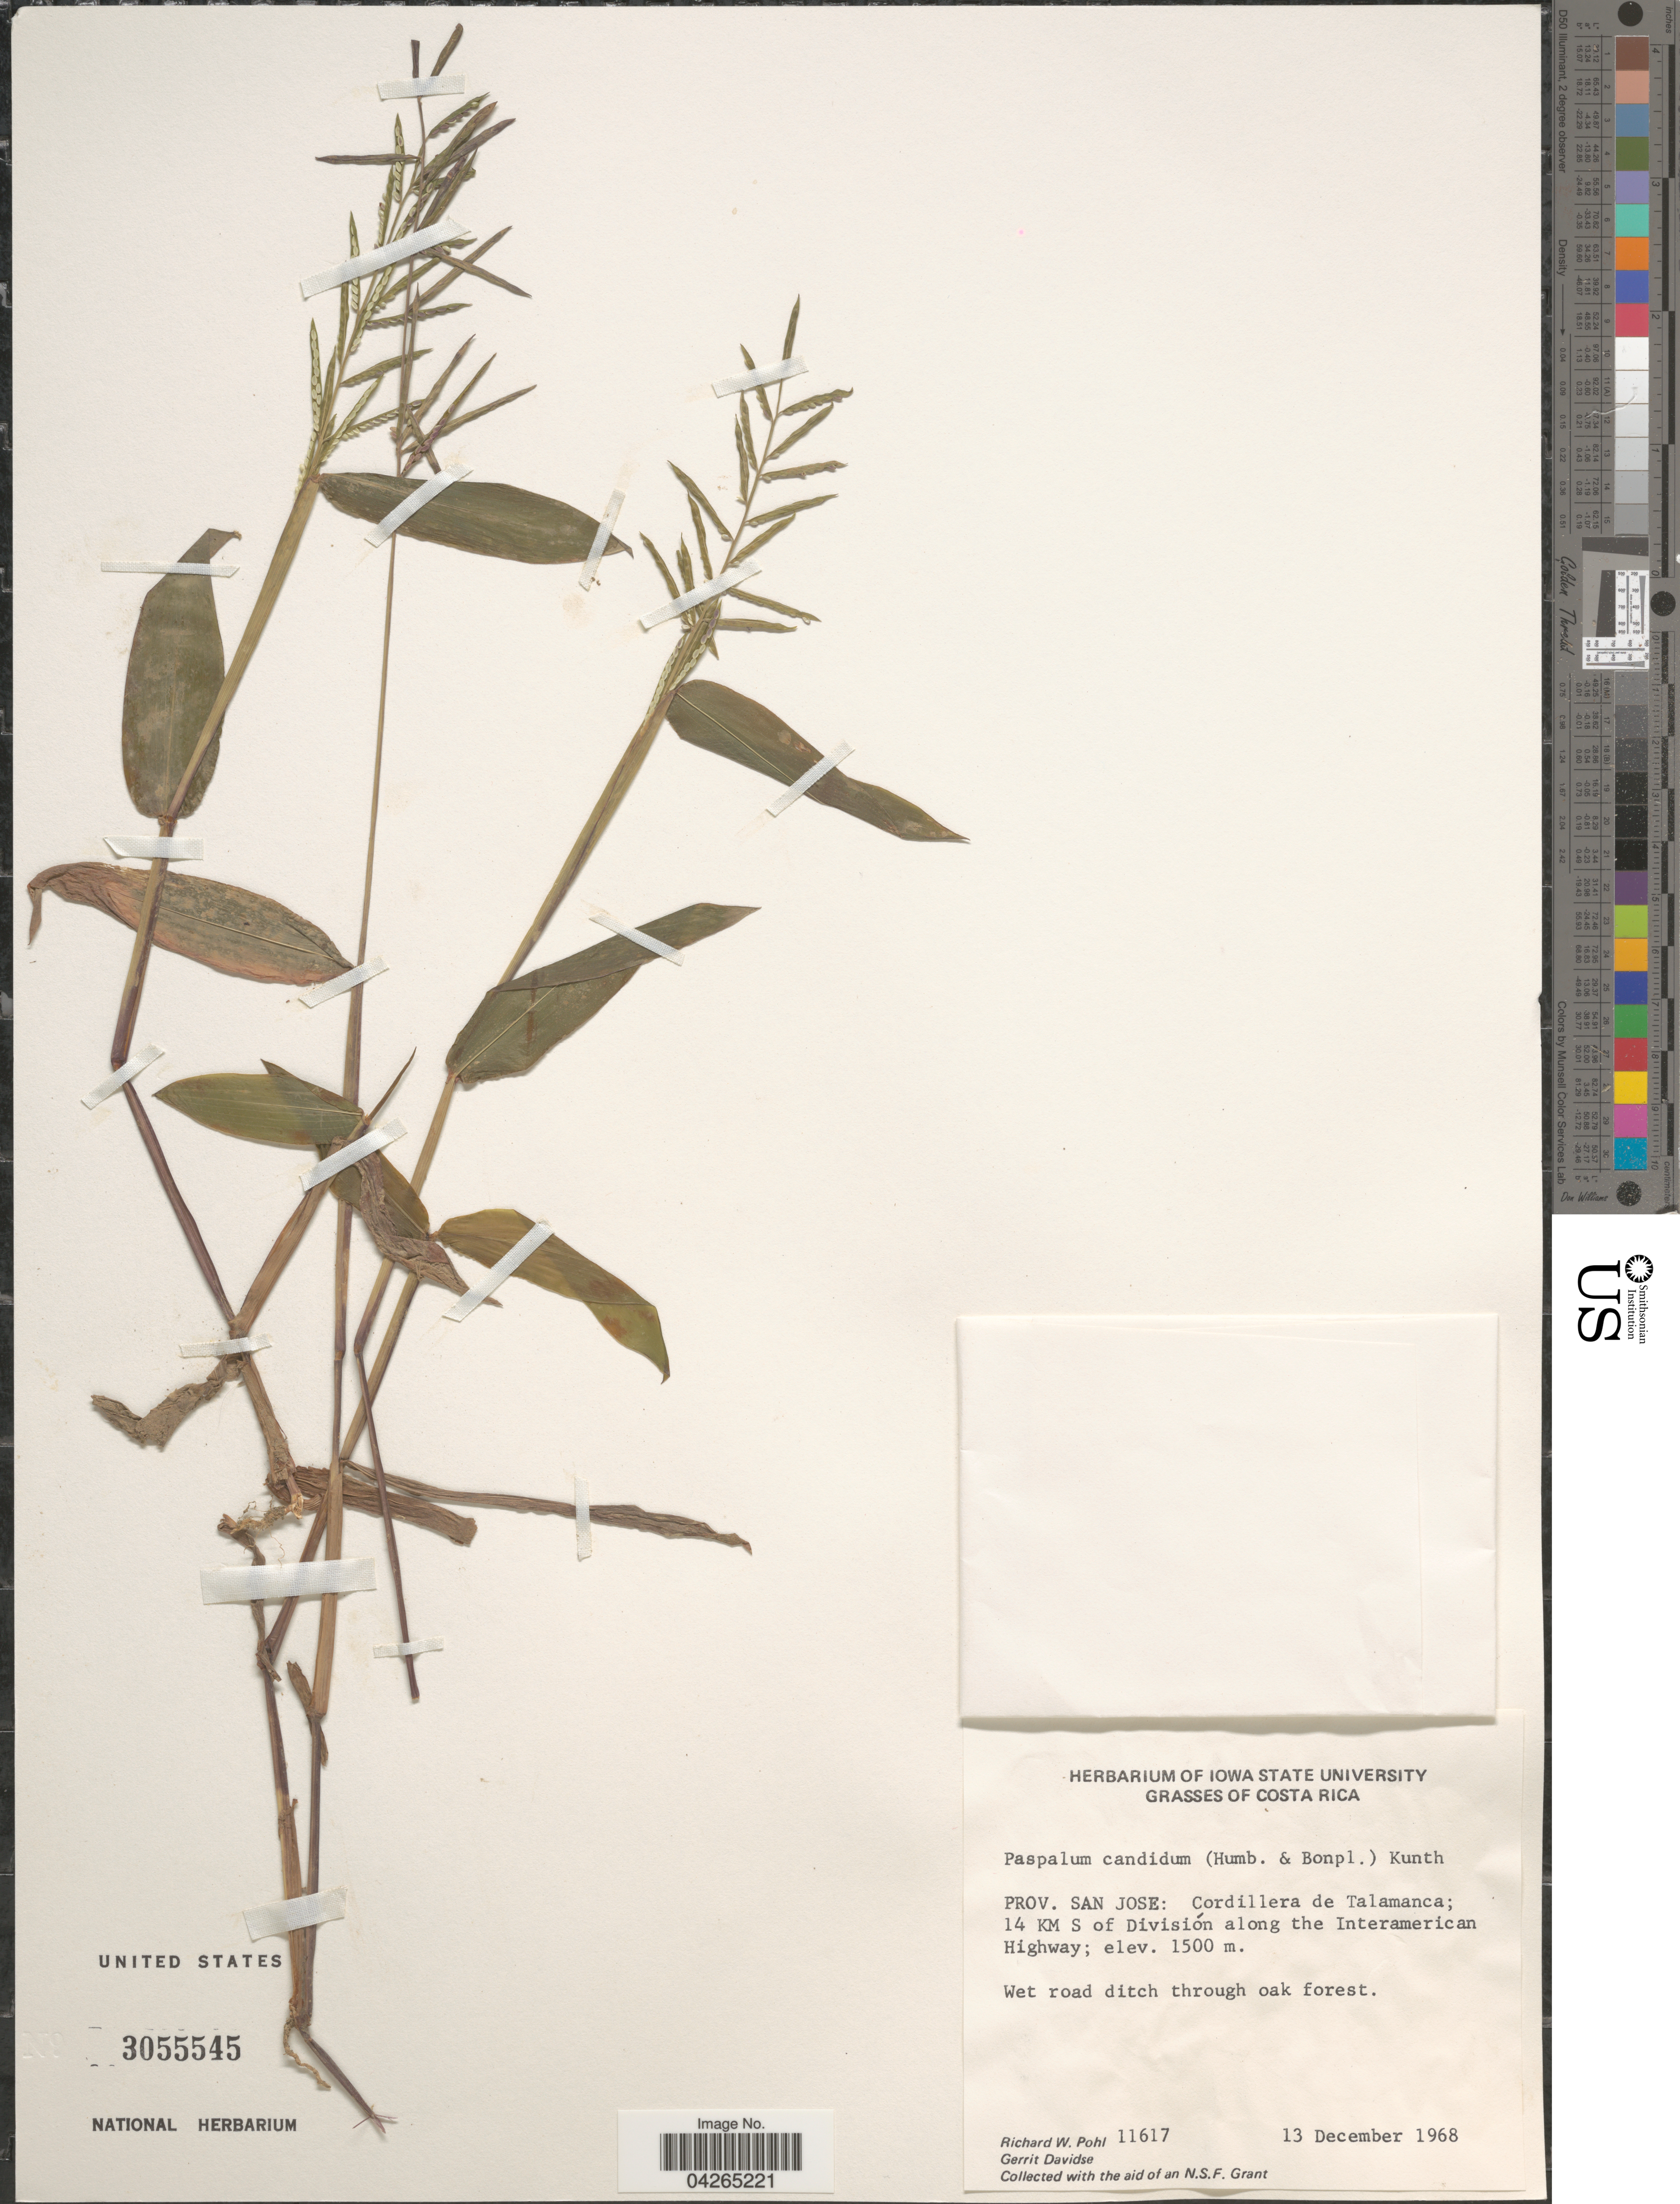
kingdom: Plantae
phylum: Tracheophyta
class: Liliopsida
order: Poales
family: Poaceae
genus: Paspalum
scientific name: Paspalum candidum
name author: (Humb. & Bonpl. ex Fleugge) Kunth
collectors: R. W. Pohl & G. Davidse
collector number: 11617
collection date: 1968-12-13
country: Costa Rica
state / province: San José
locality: Cordillera de Talamanca; 14 KM S of División along the Interamerican Highway.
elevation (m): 1500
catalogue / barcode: US 3055545